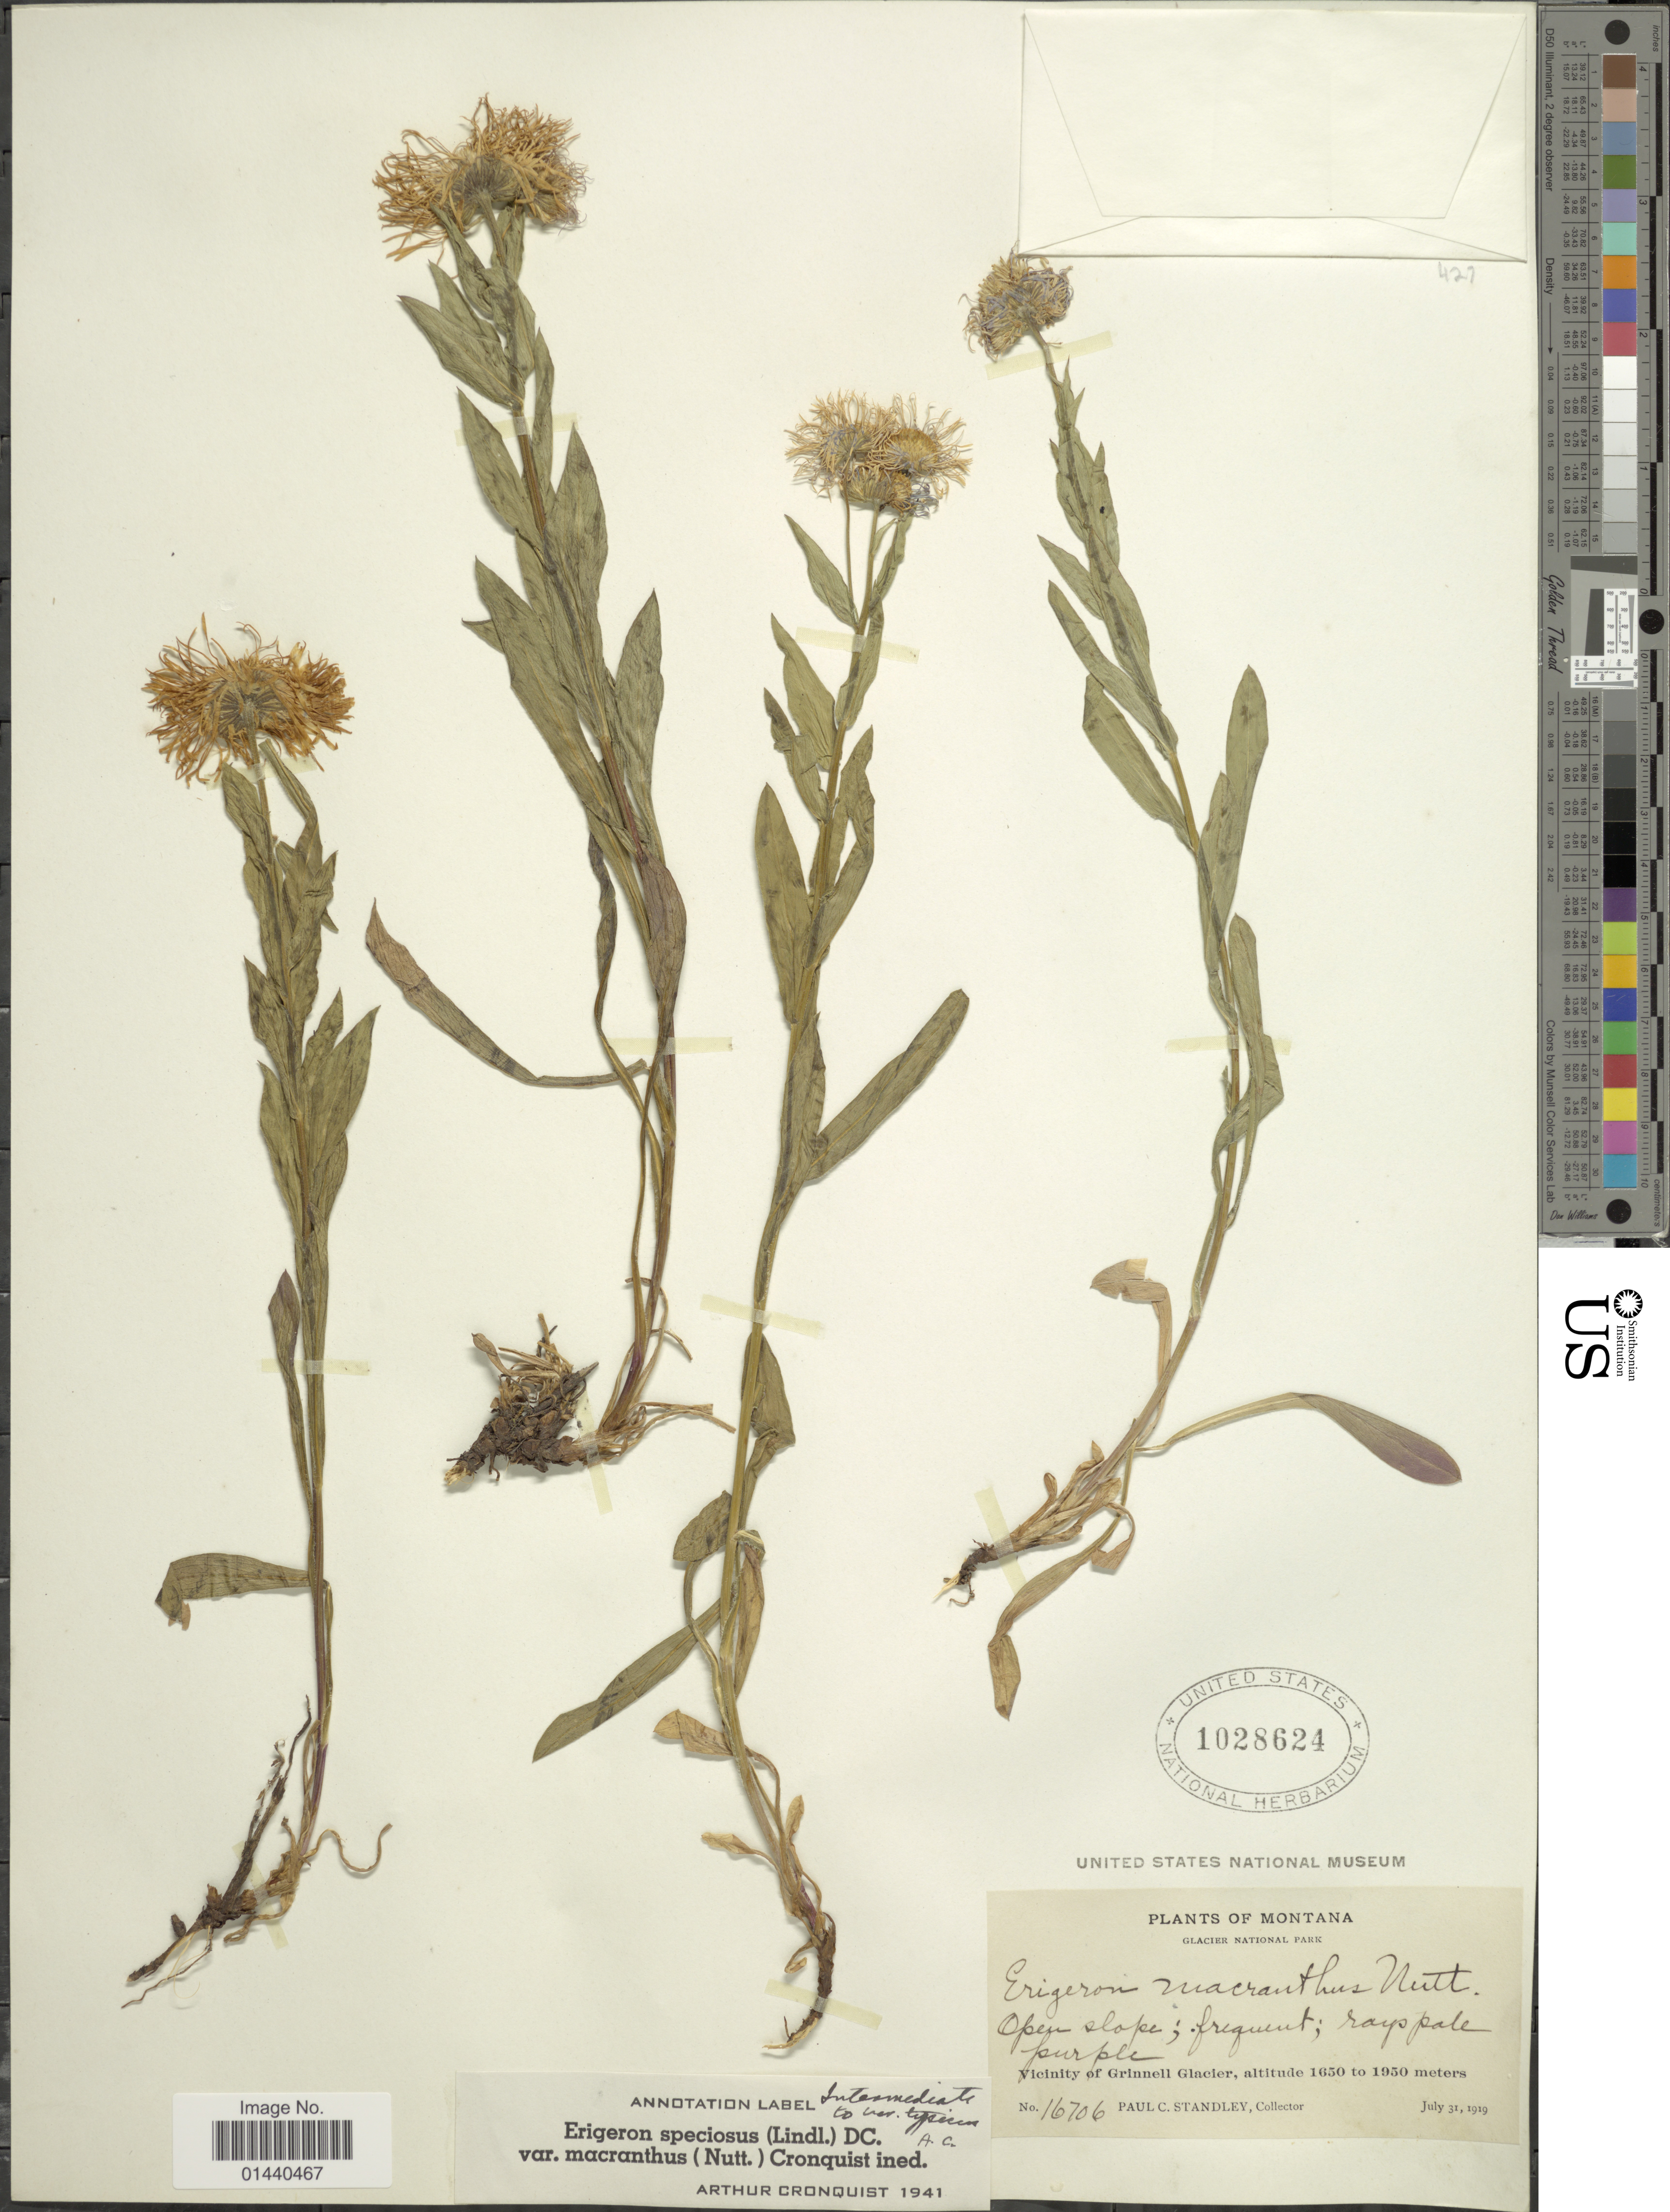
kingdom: Plantae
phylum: Tracheophyta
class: Magnoliopsida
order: Asterales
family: Asteraceae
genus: Erigeron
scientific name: Erigeron speciosus var. macranthus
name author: (Nutt.) Cronq.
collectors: P. C. Standley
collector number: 16706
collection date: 1919-07-31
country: United States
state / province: Montana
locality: Glacier National Park. Vicinity of Grinnell Glacier.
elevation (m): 1650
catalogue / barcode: US 1028624